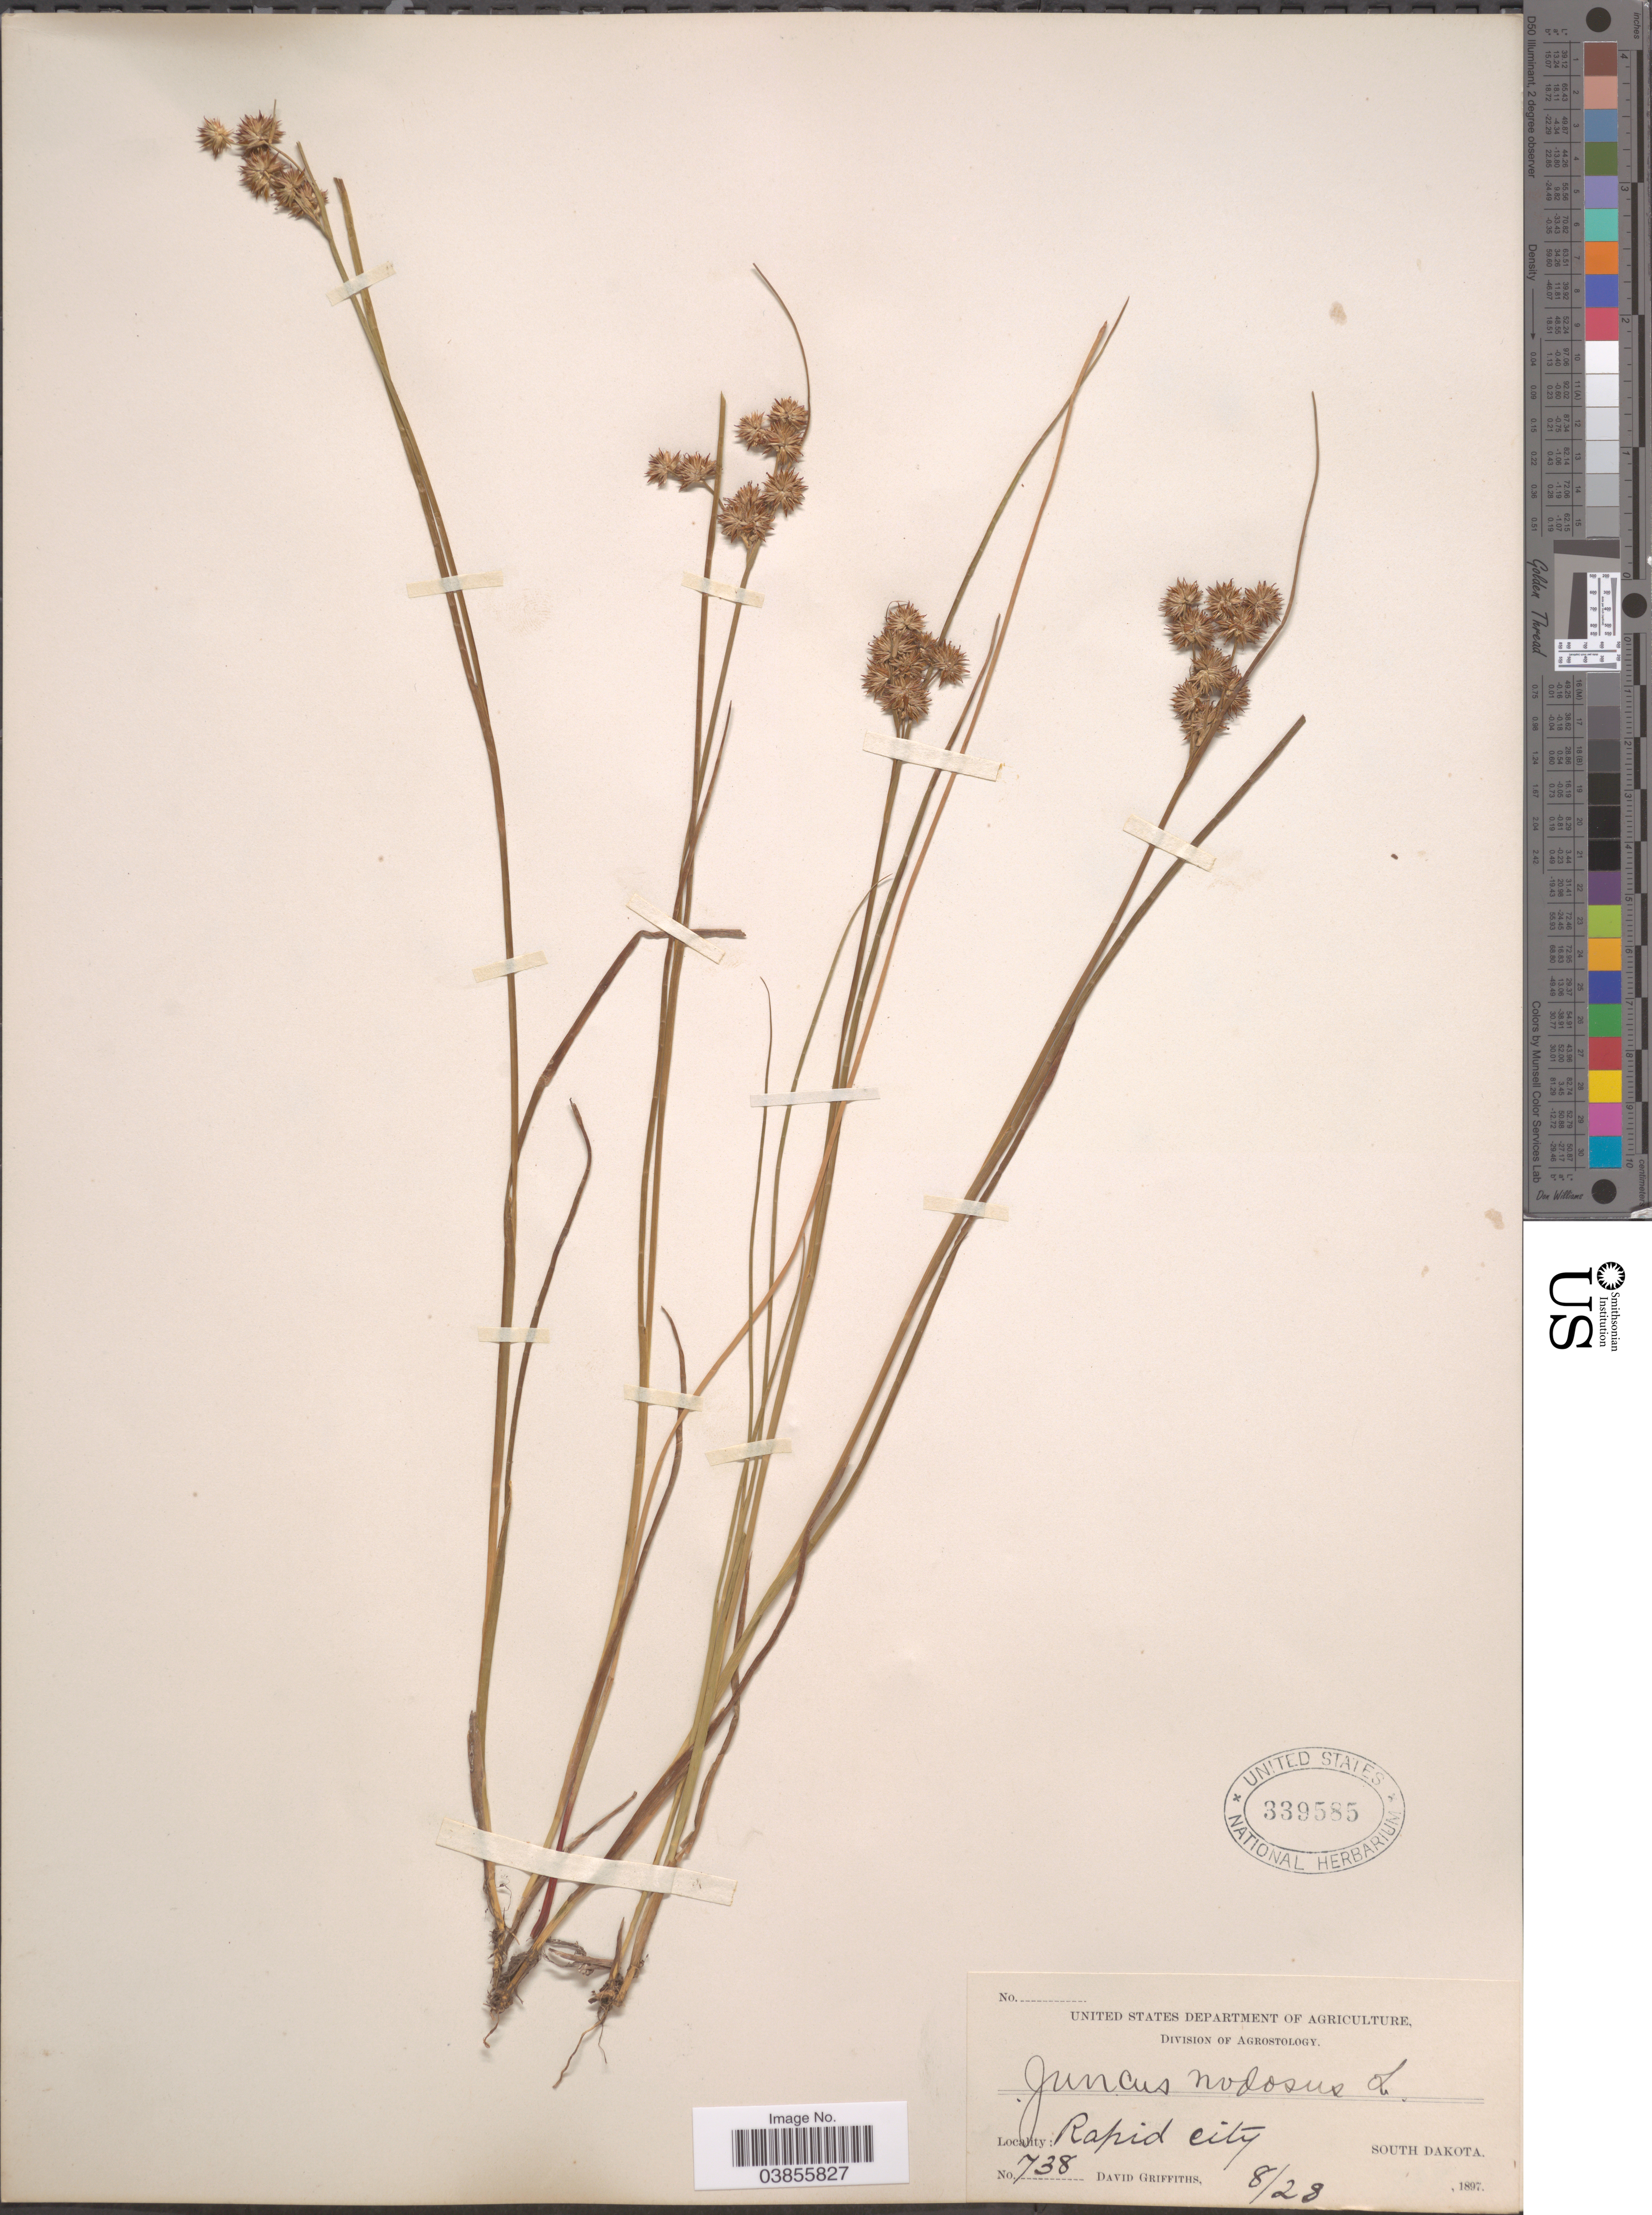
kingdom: Plantae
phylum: Tracheophyta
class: Liliopsida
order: Poales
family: Juncaceae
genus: Juncus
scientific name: Juncus nodosus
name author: L.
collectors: D. Griffiths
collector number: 738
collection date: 1897-08-28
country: United States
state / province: South Dakota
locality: Rapid City.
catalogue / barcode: US 339585